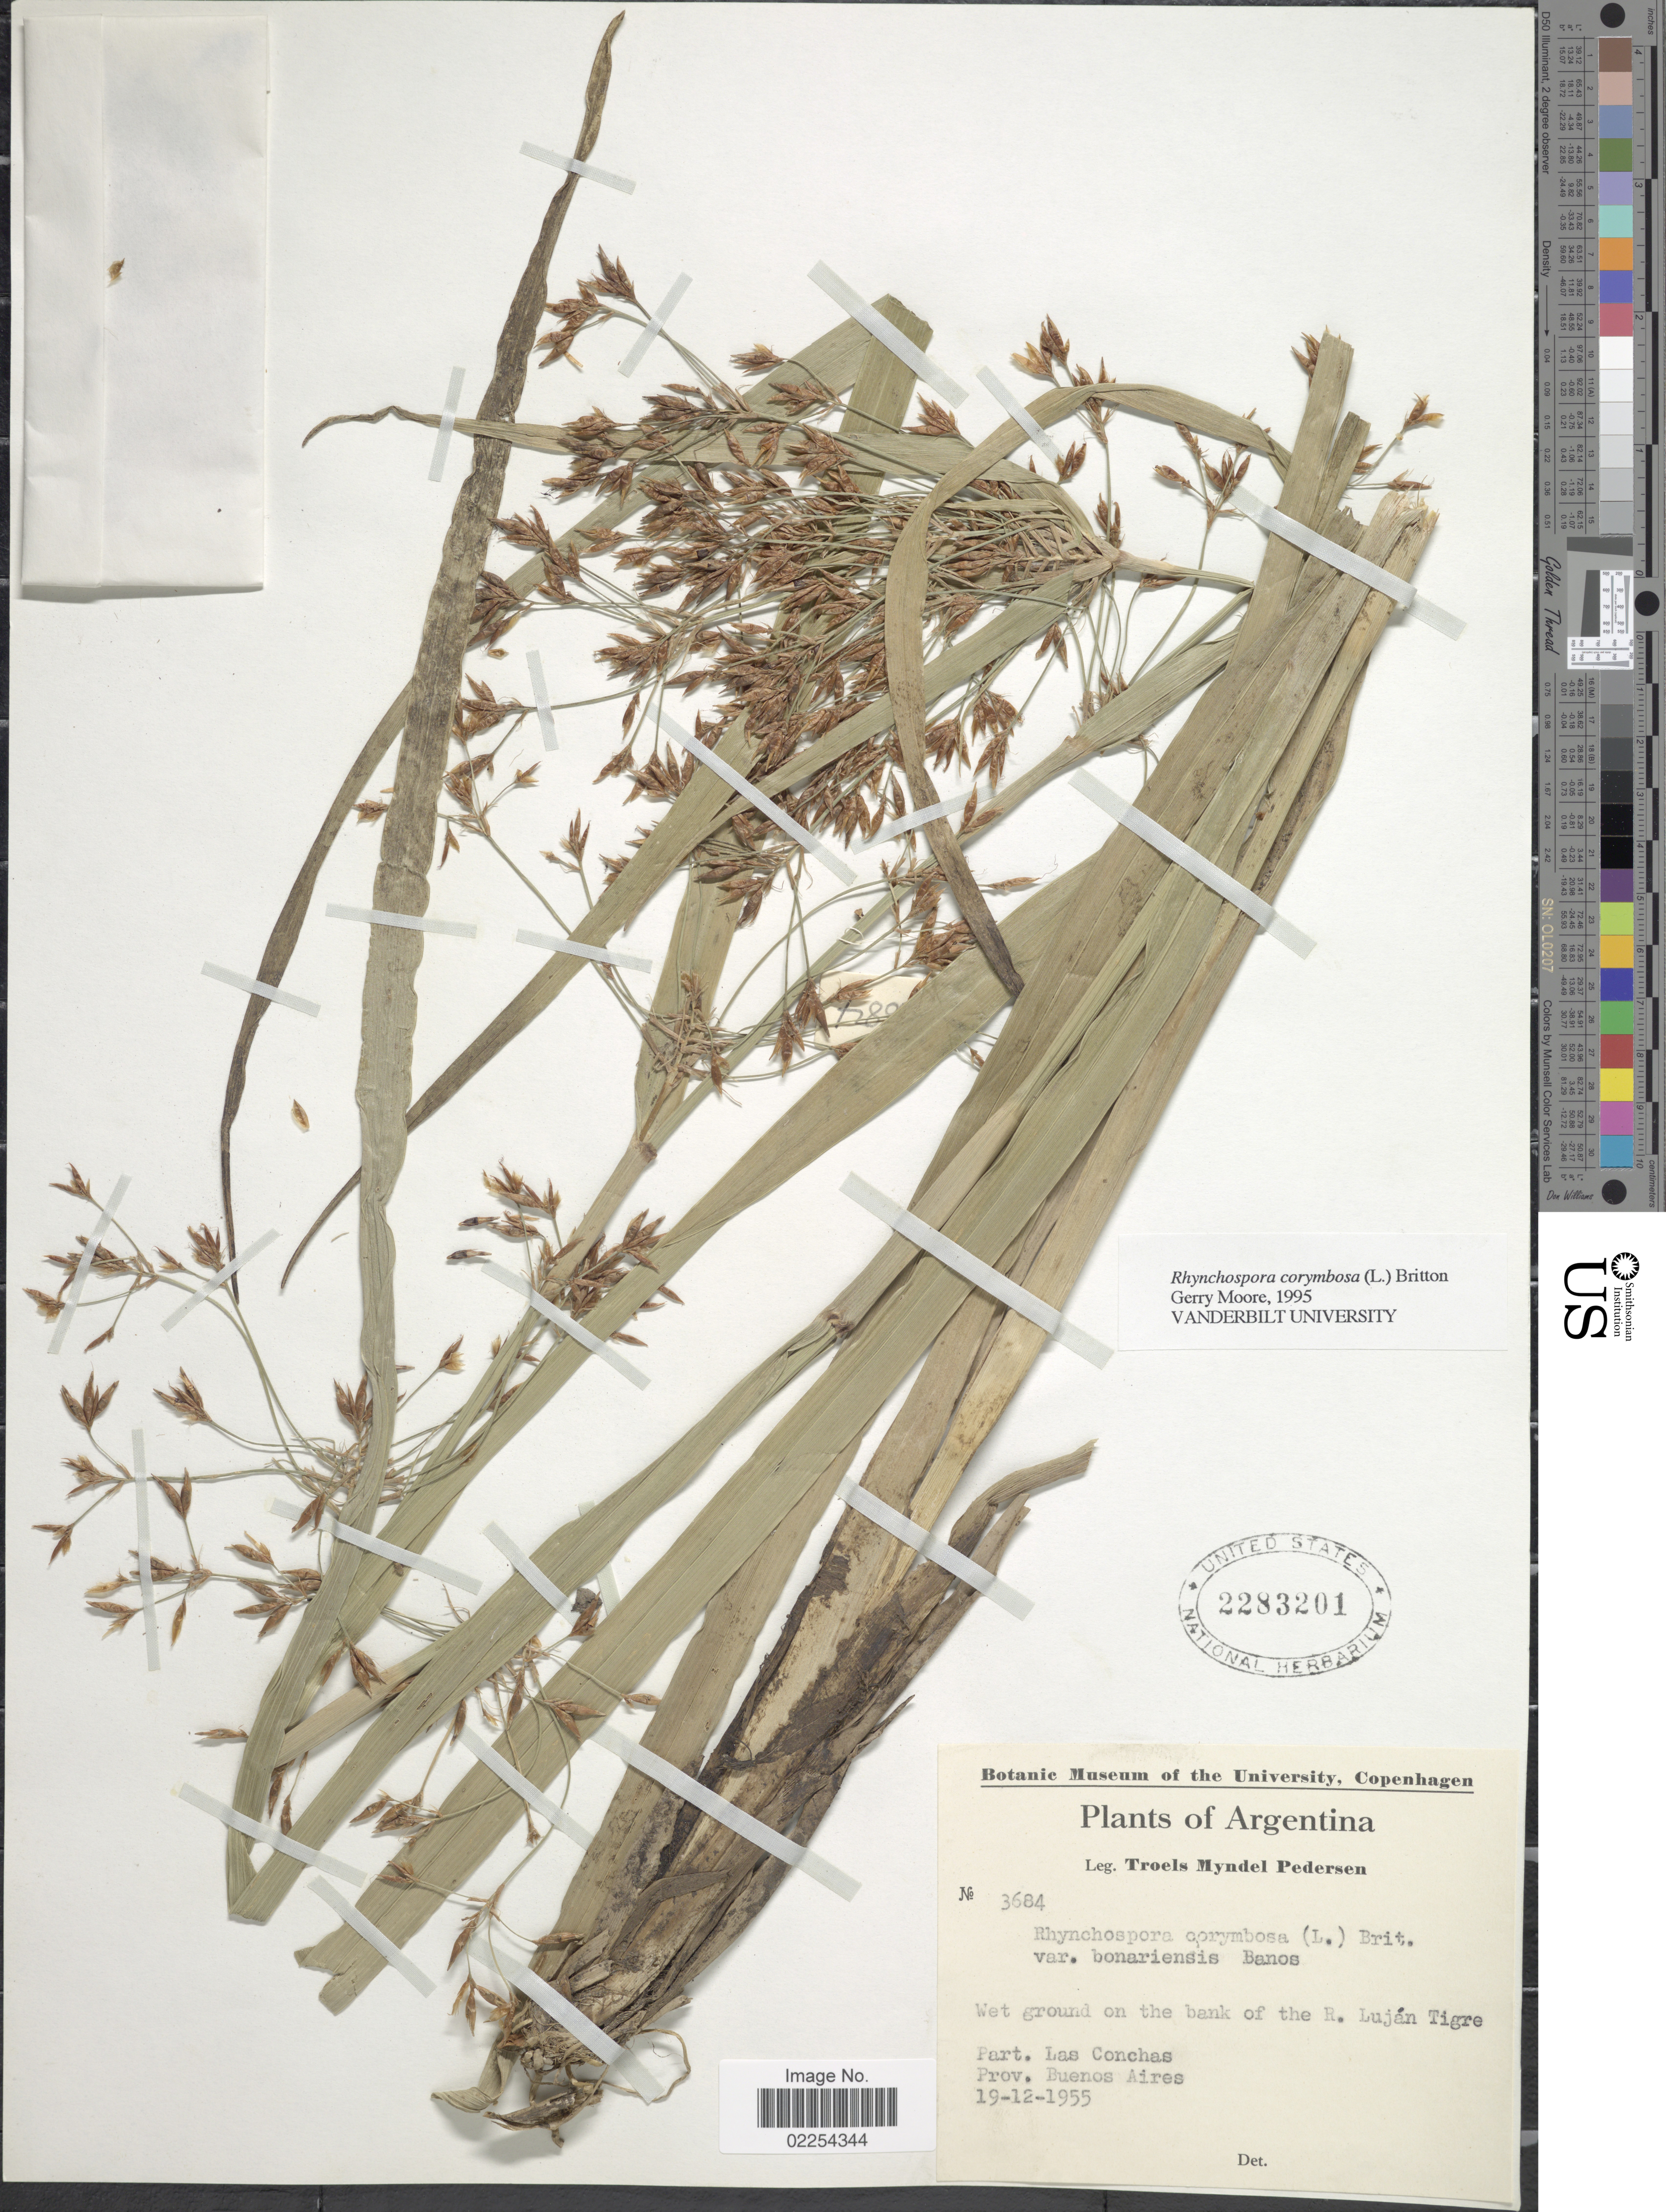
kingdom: Plantae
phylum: Tracheophyta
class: Liliopsida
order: Poales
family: Cyperaceae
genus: Rhynchospora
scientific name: Rhynchospora corymbosa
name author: (L.) Britton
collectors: T. Pederson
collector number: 3684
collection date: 1955-12-19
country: Argentina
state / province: Buenos Aires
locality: Wet ground on the bank of the R. Luján Tigre, Part. Las Conchas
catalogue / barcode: US 2283201